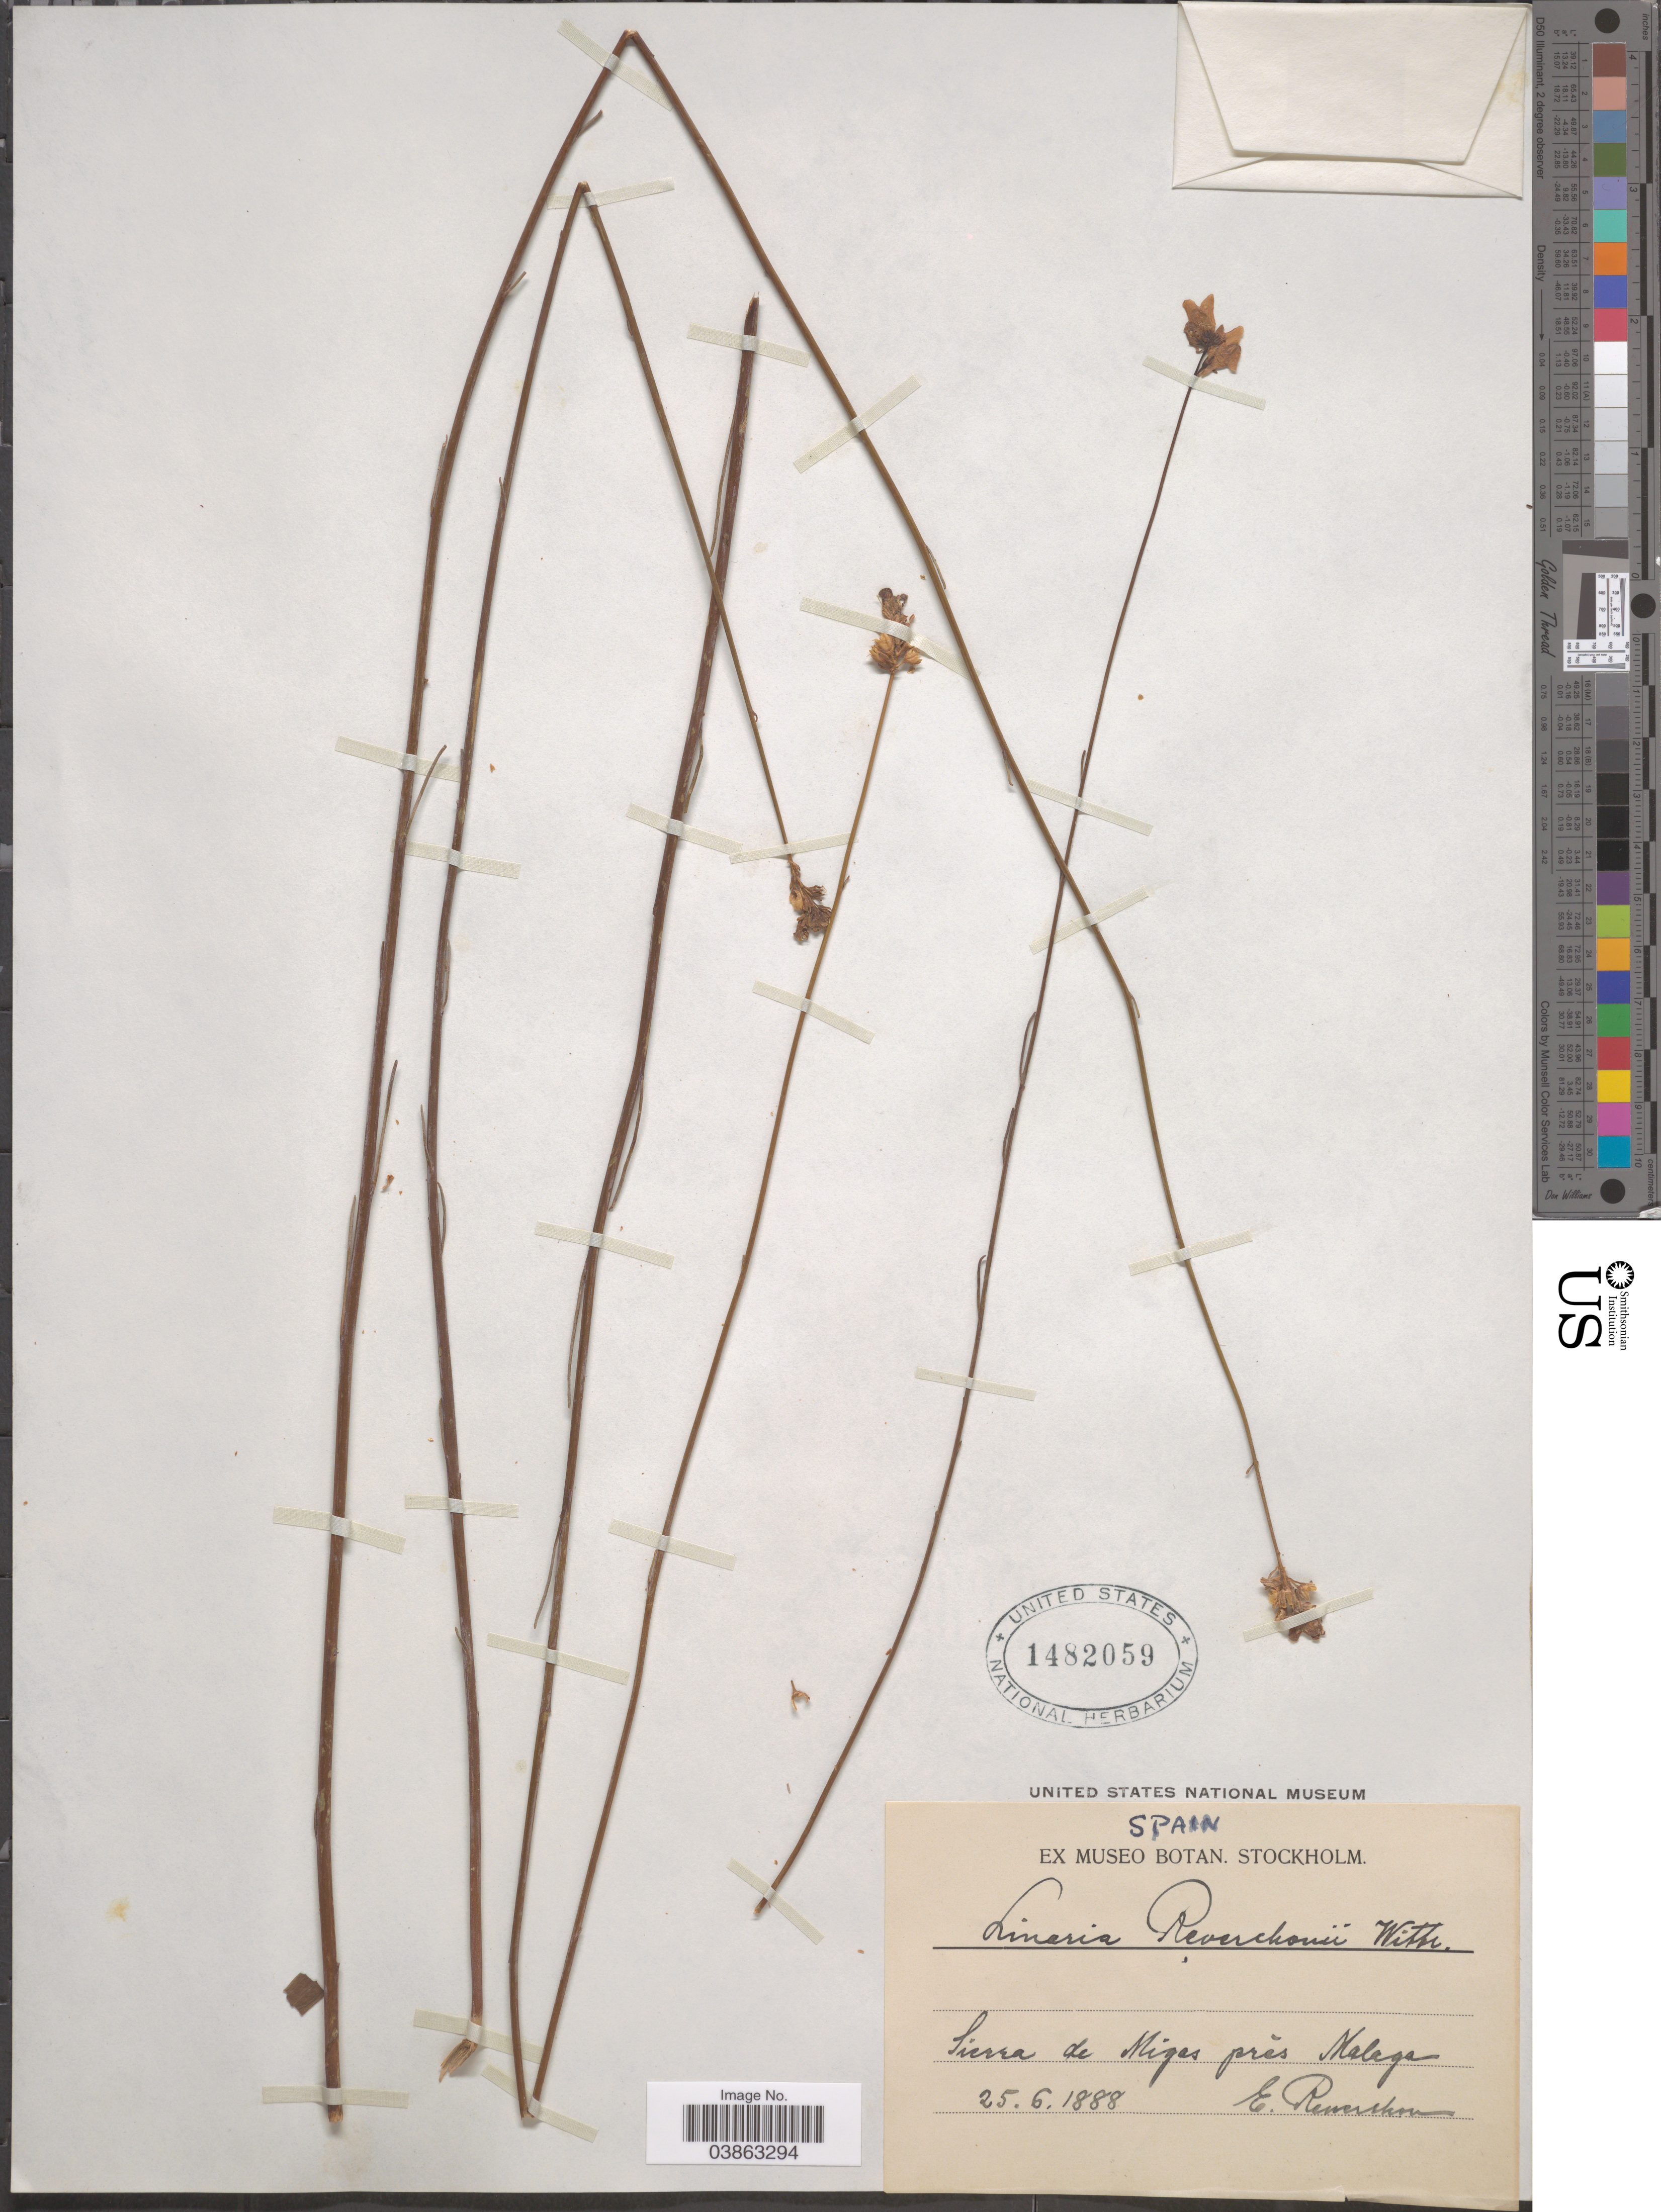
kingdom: Plantae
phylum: Tracheophyta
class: Magnoliopsida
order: Lamiales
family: Plantaginaceae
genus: Linaria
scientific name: Linaria reverchonii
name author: Wittr.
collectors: E. Reverchon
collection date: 1888-06-25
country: Spain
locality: Sierra de Migas près Malaga.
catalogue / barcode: US 1482059